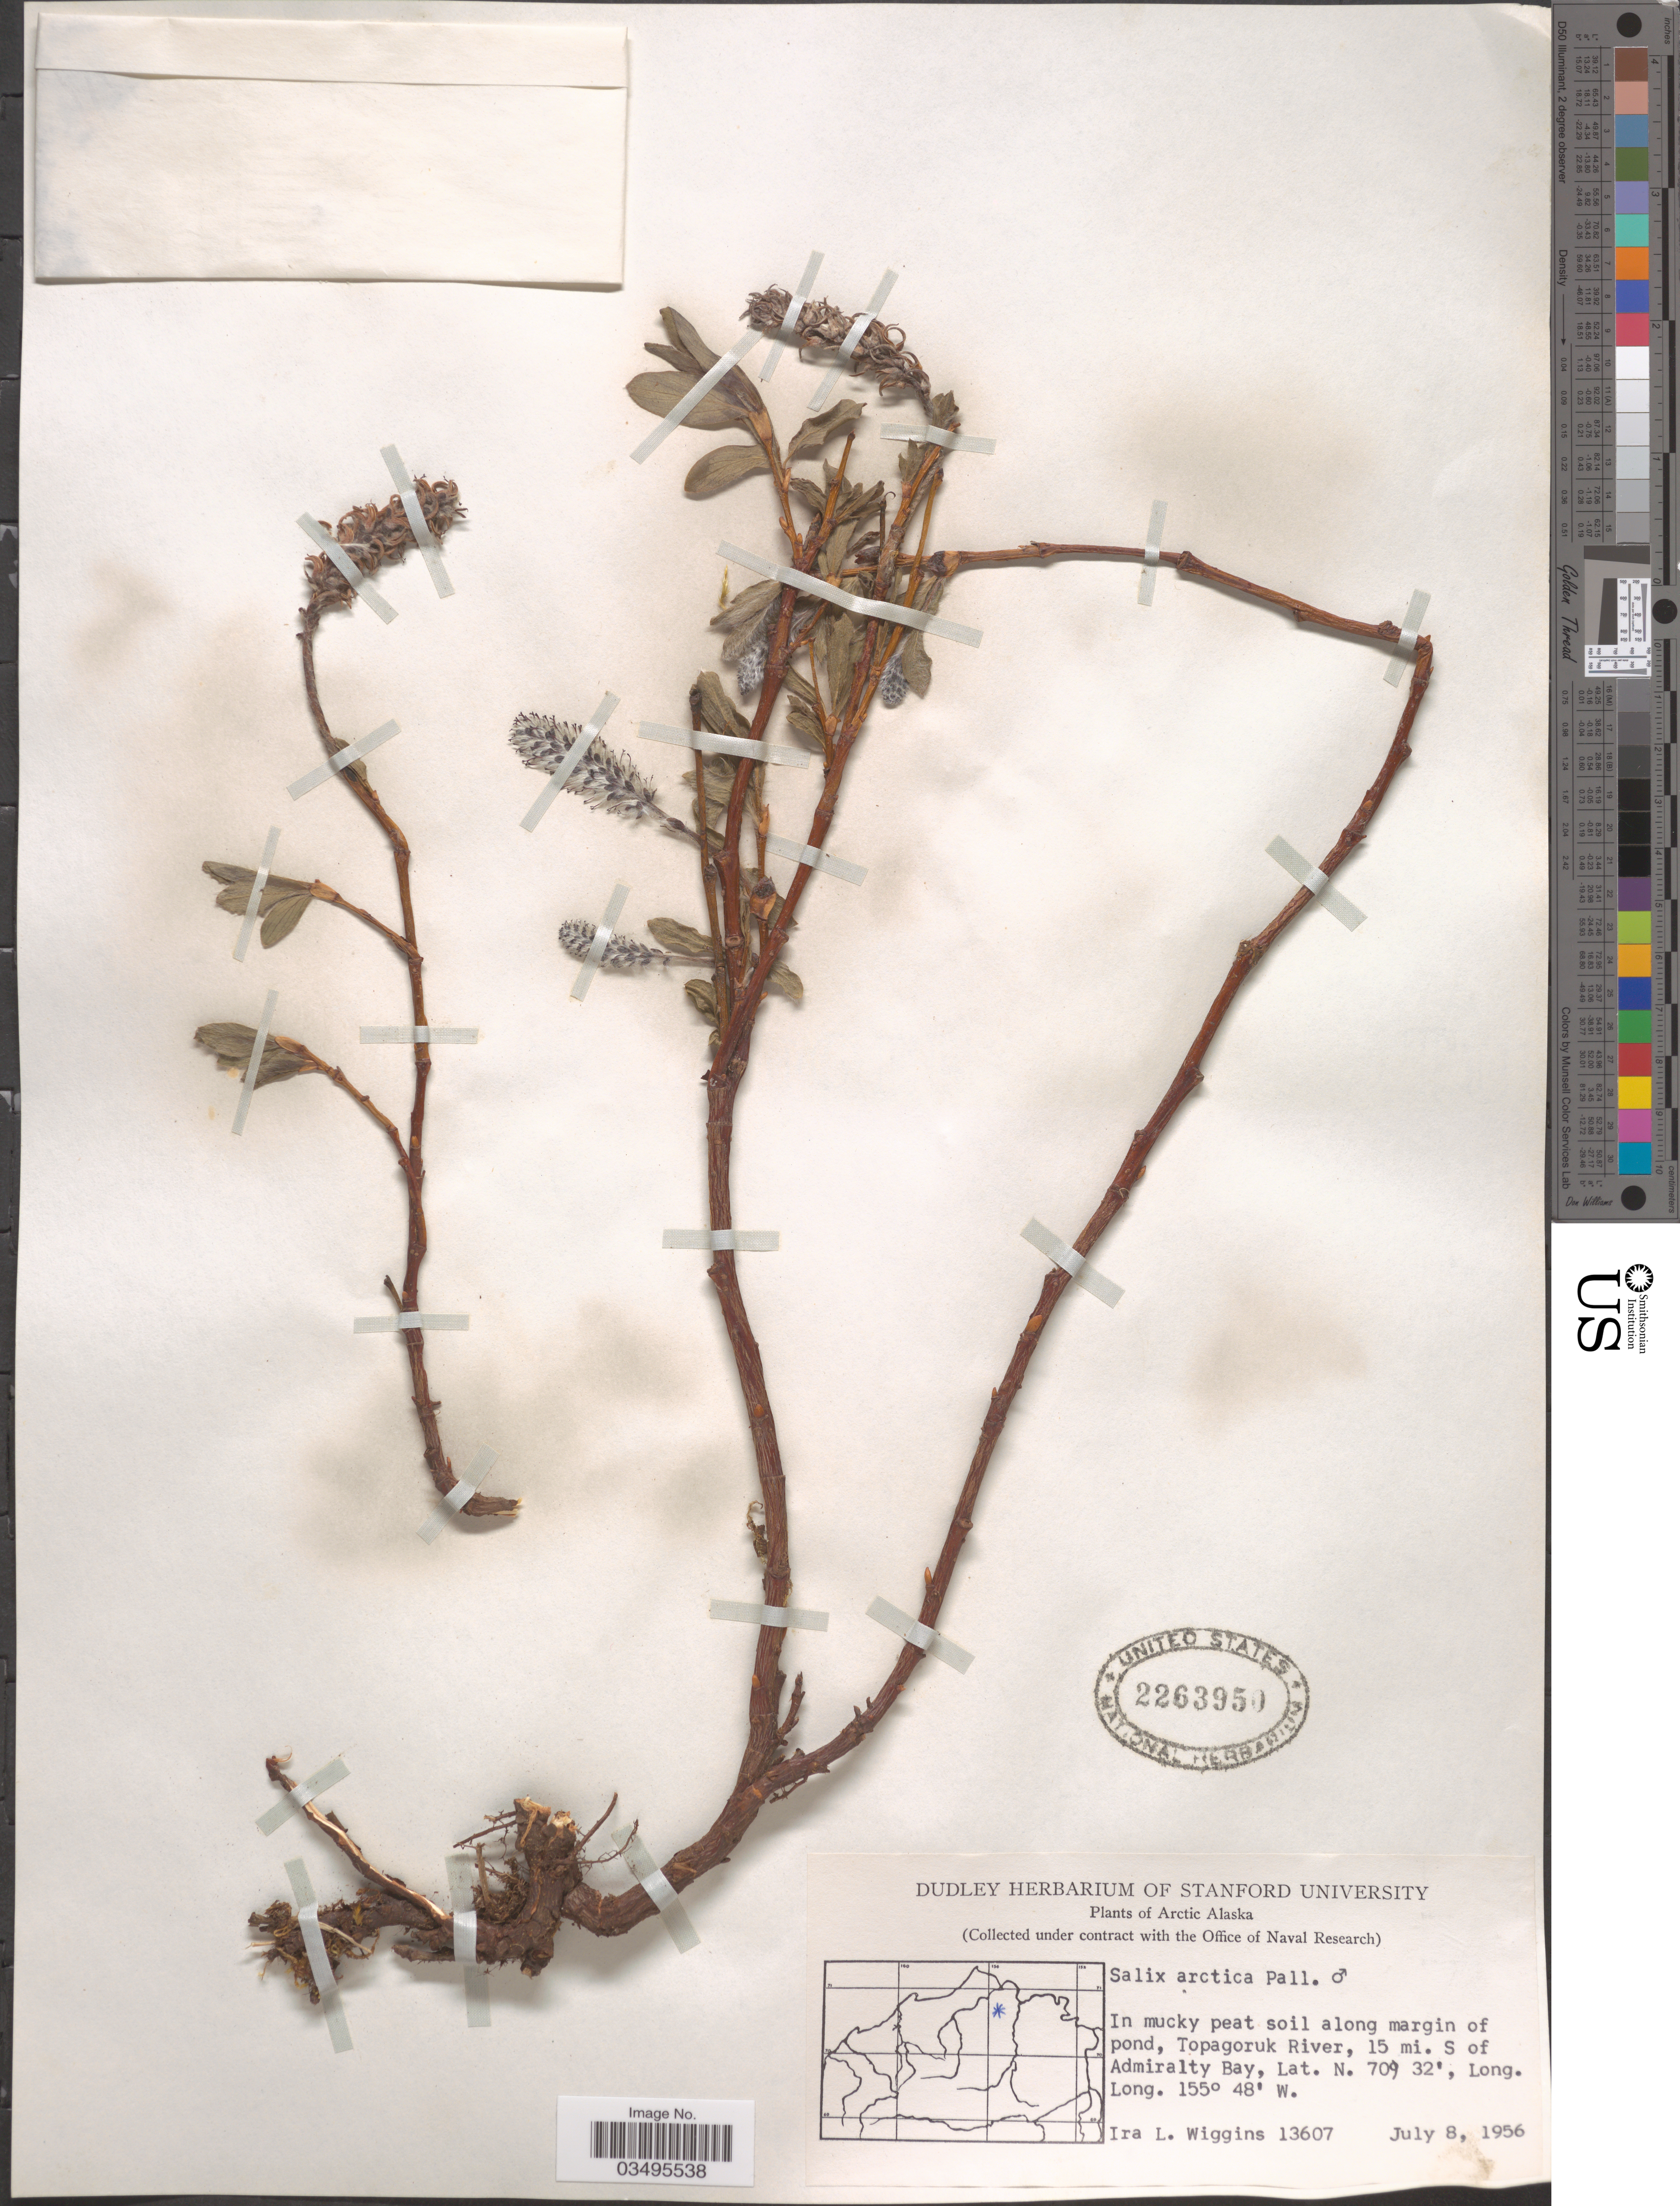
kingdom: Plantae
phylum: Tracheophyta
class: Magnoliopsida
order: Malpighiales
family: Salicaceae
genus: Salix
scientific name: Salix arctica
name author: Pall.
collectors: I. L. Wiggins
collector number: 13607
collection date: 1956-07-08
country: United States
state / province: Alaska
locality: Arctic Alaska. In mucky peat soil along margin of pond, Topagoruk River, 15 mi. S of Admiralty Bay.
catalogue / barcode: US 2263950